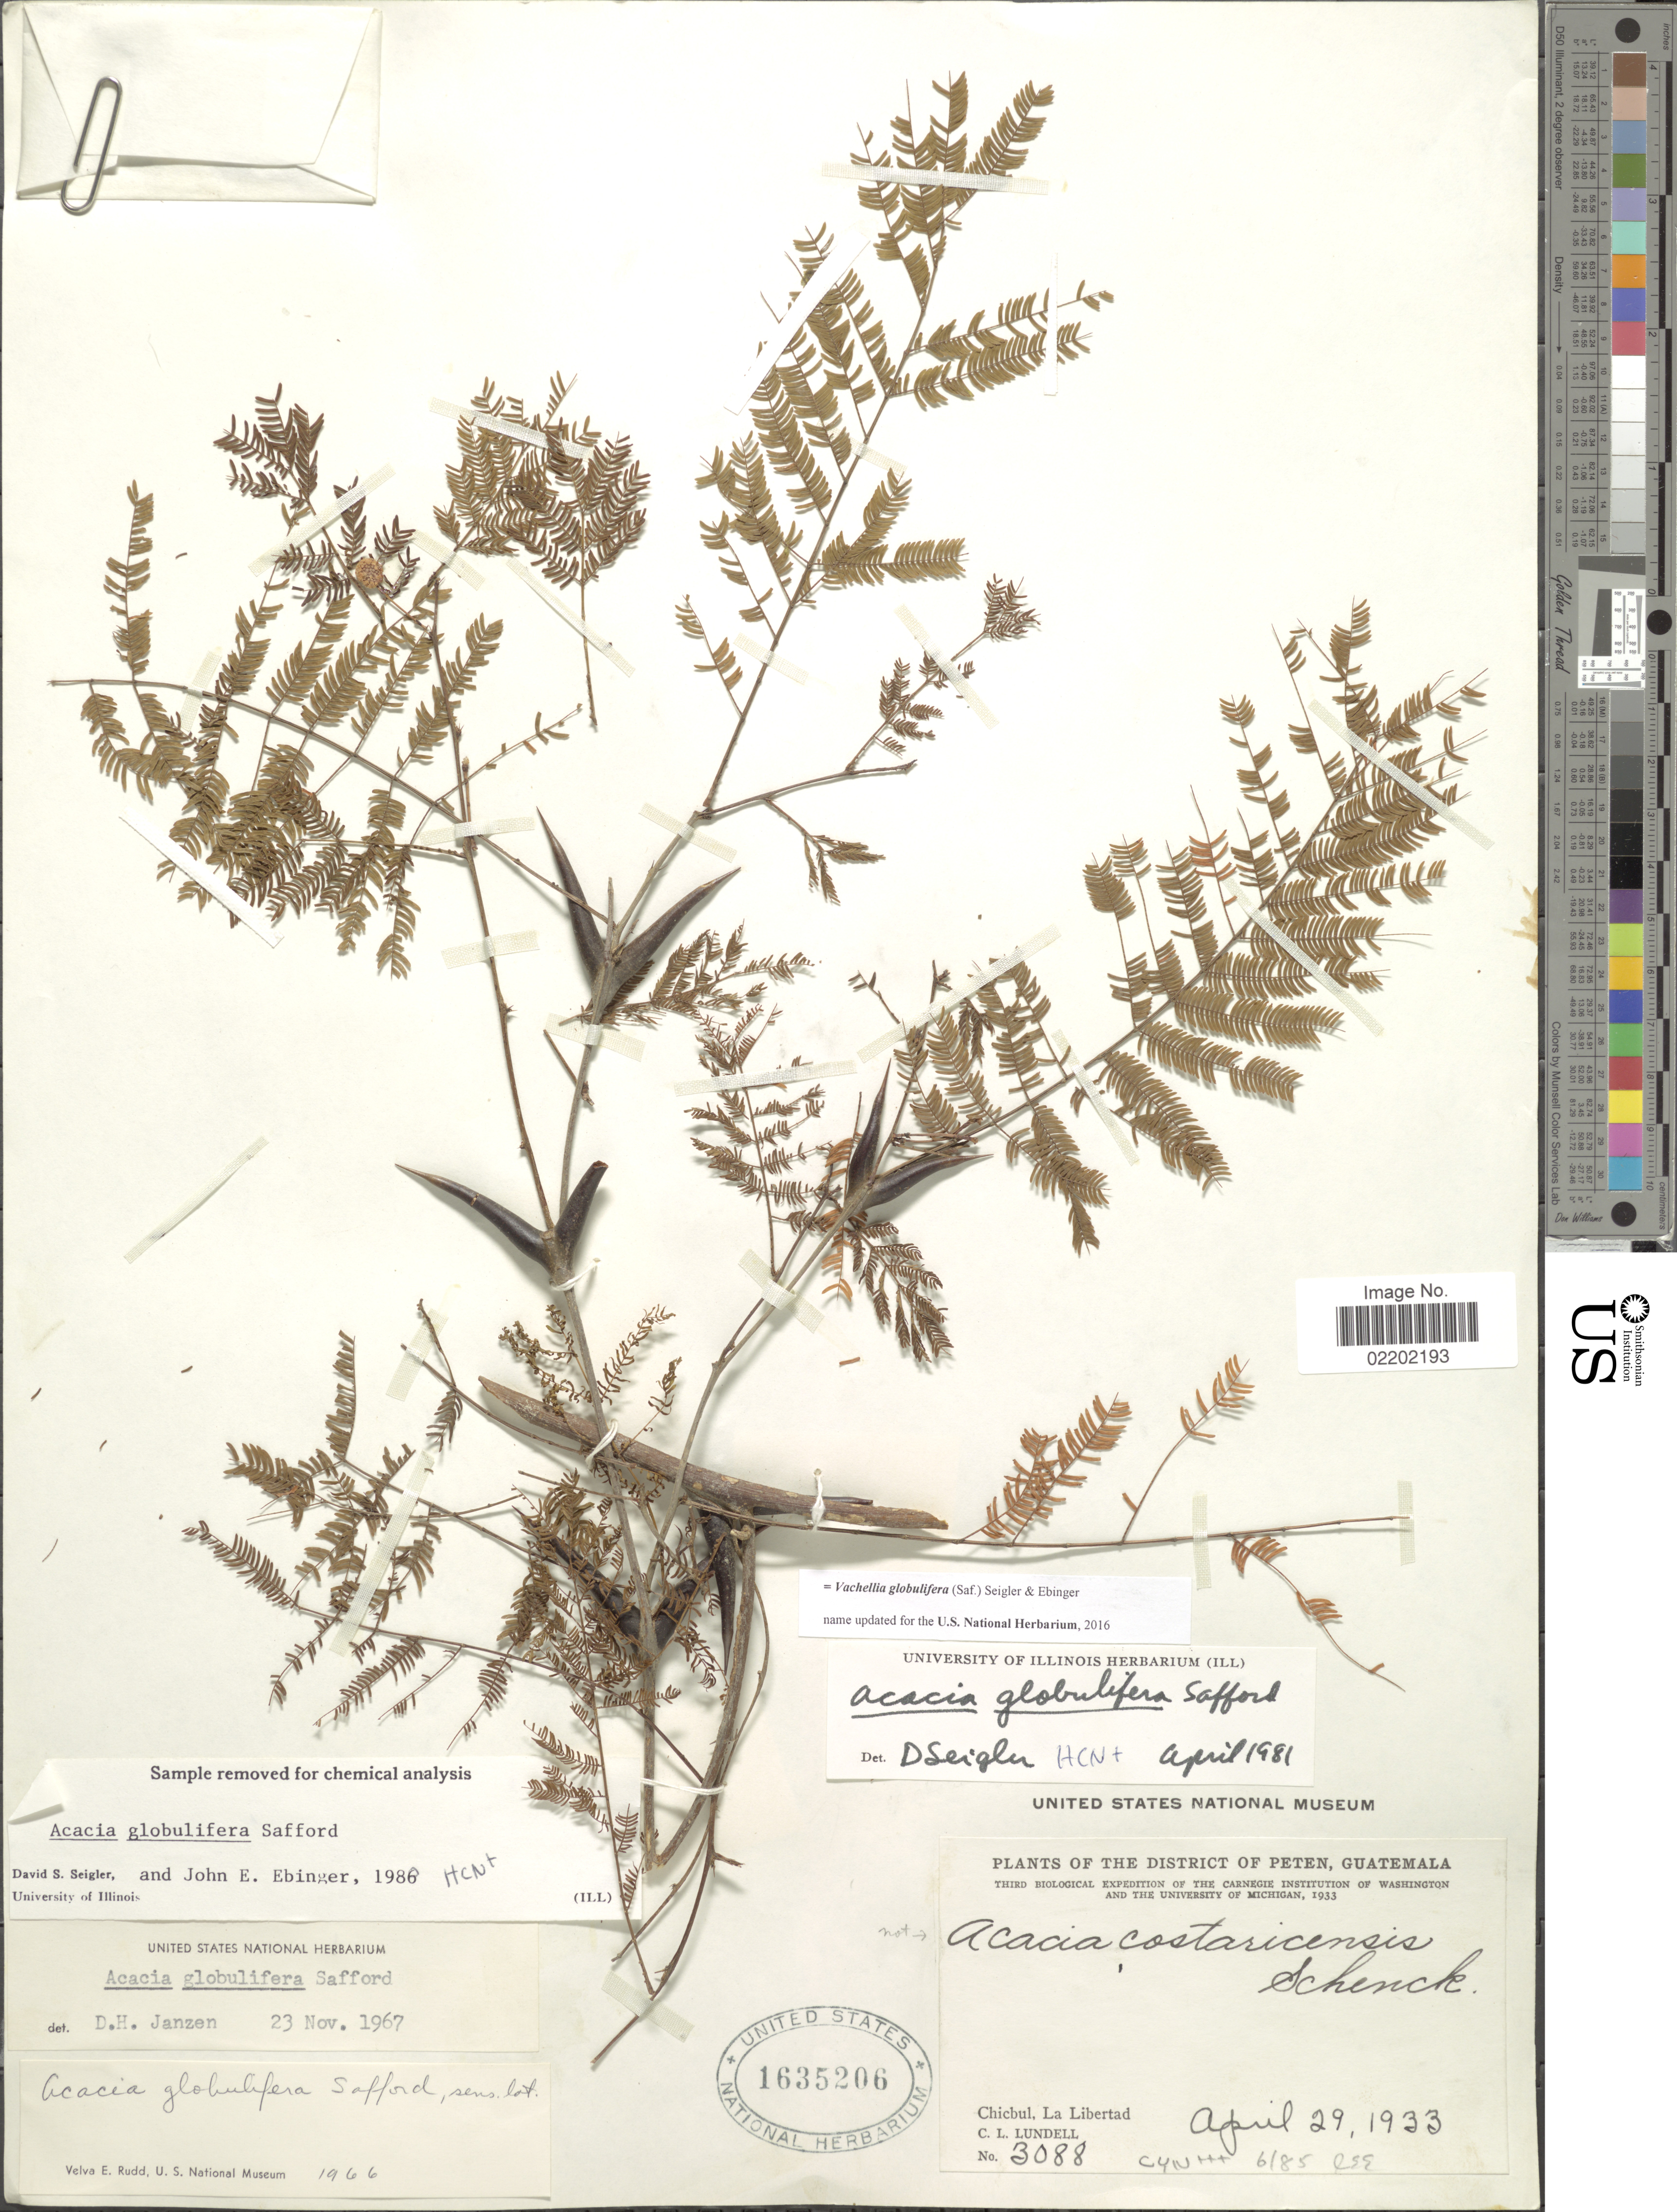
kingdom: Plantae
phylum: Tracheophyta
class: Magnoliopsida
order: Fabales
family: Fabaceae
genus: Vachellia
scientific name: Vachellia globulifera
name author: (Saff.) Seigler & Ebinger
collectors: C. L. Lundell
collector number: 3088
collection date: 1933-04-29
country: Guatemala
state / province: El Petén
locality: The District of Peten, Chicbul, La Libertad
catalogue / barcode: US 1635206